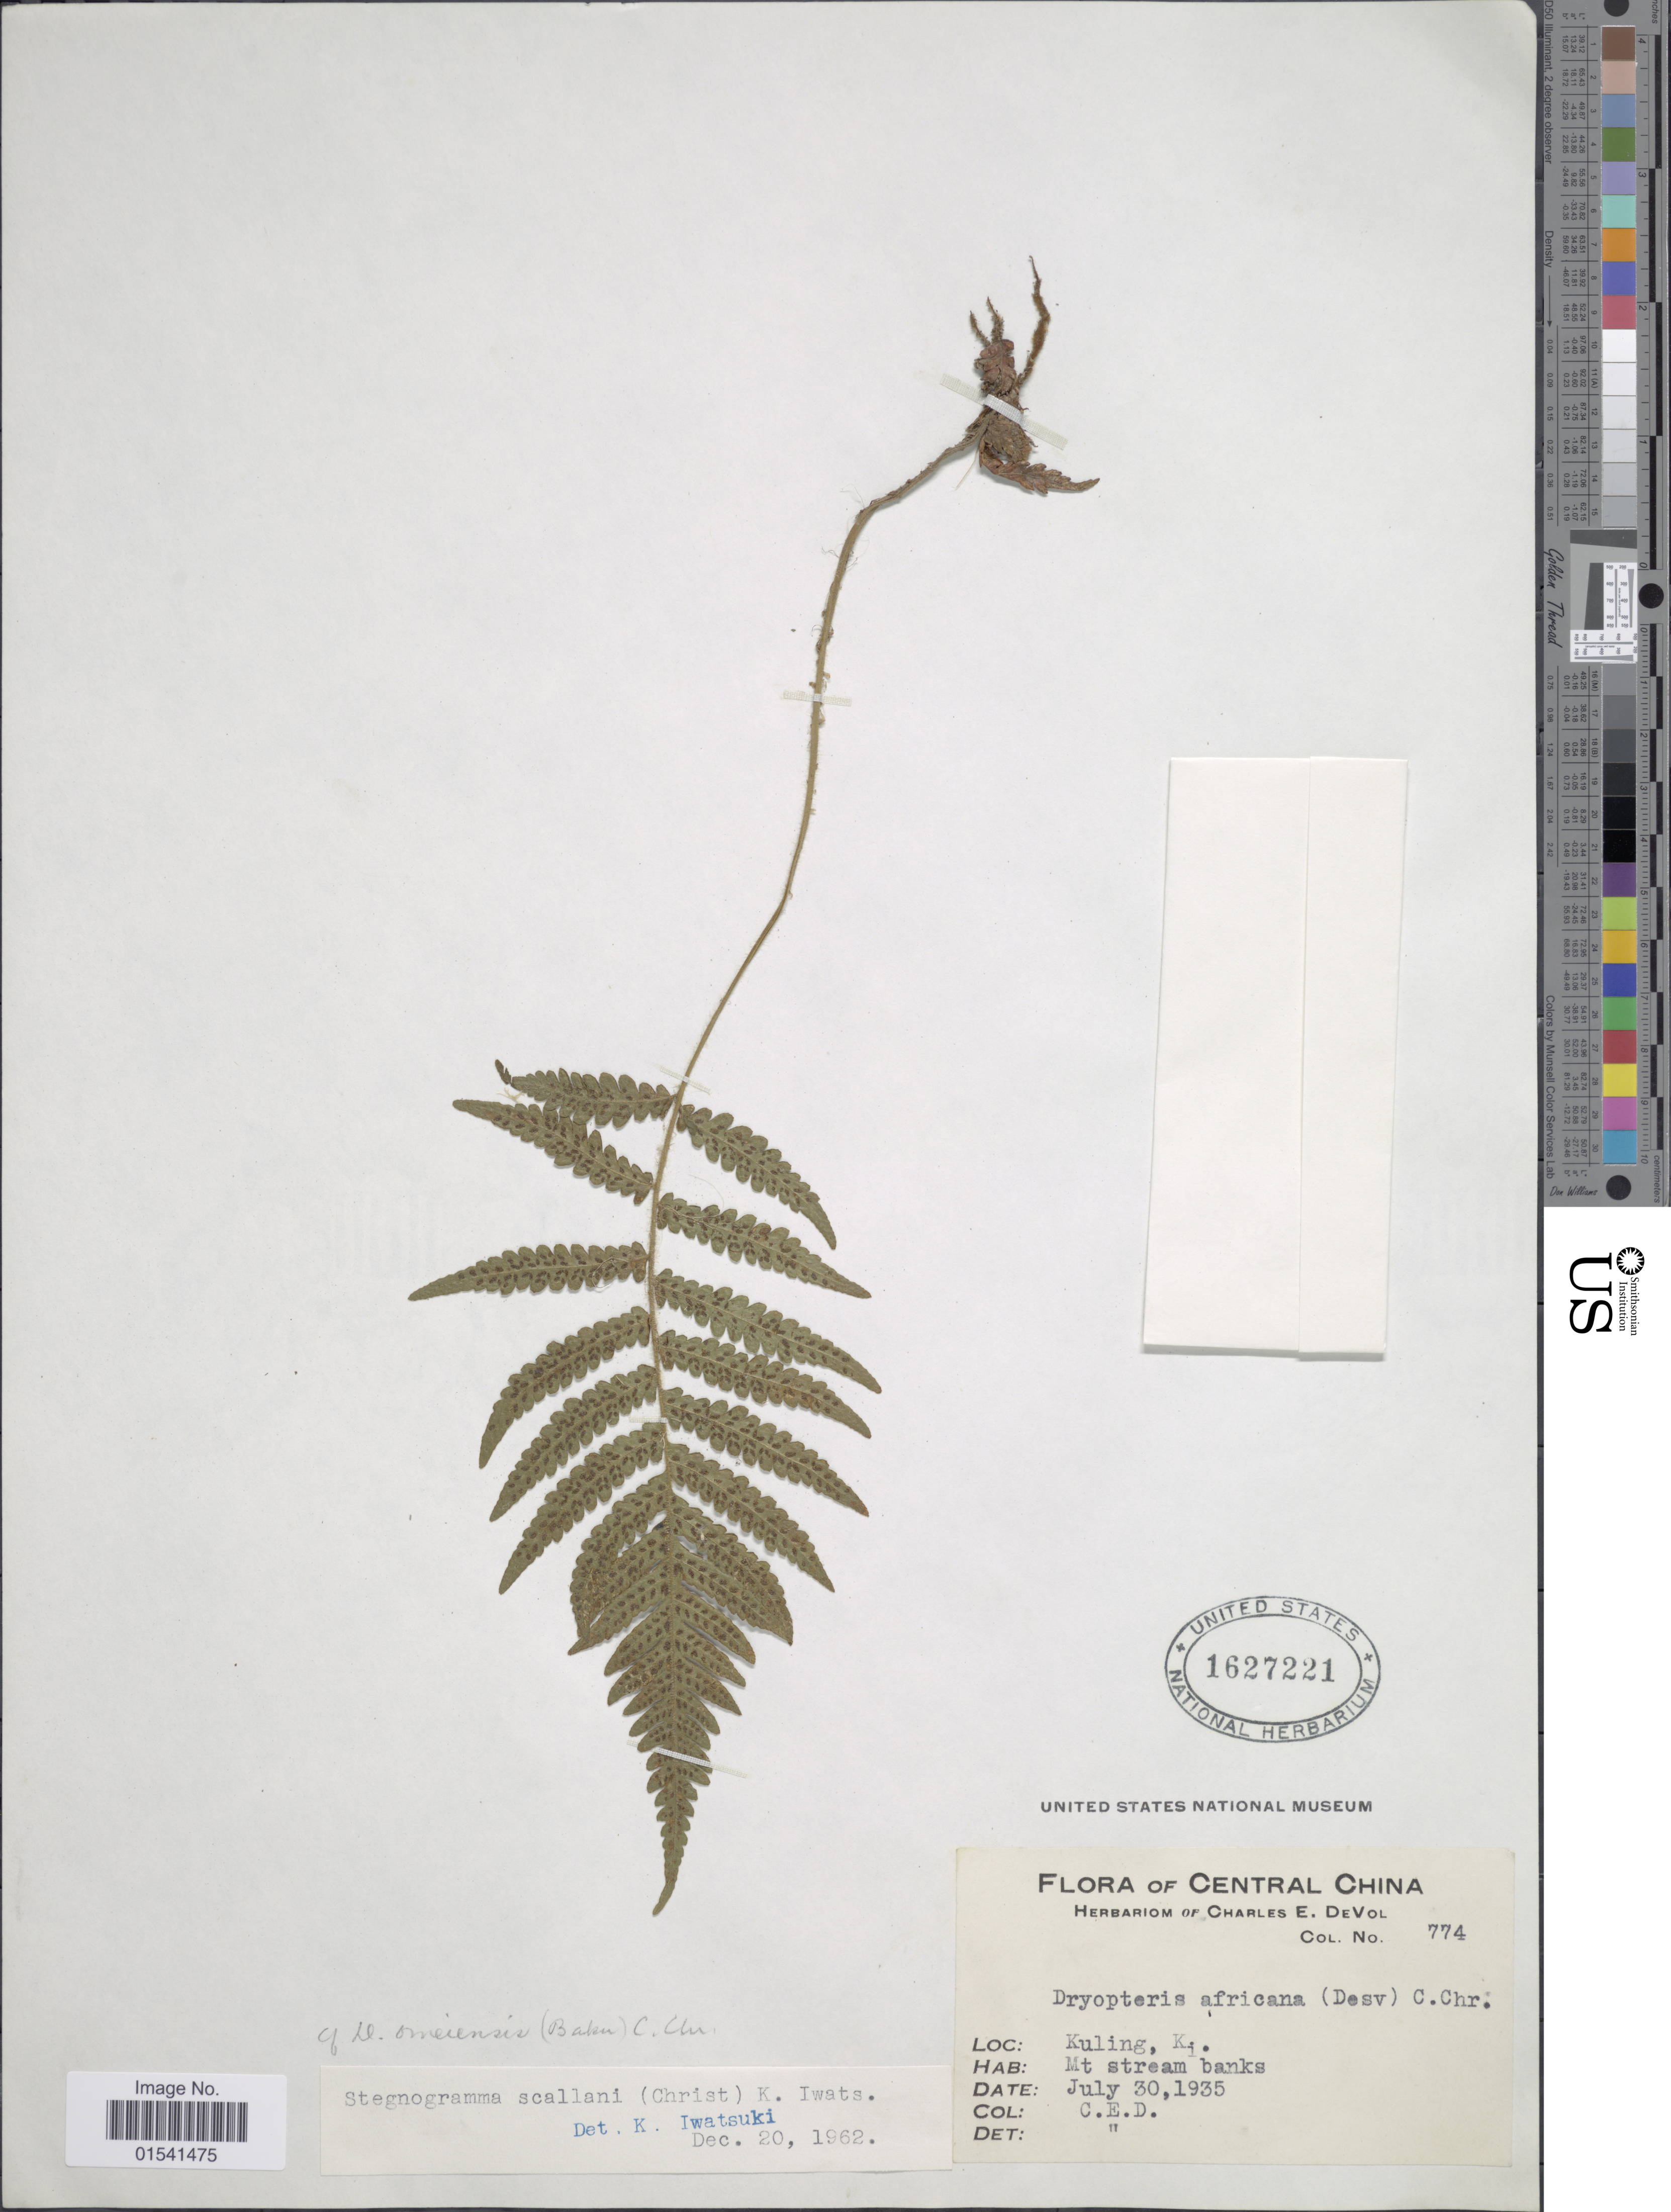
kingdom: Plantae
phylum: Tracheophyta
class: Polypodiopsida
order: Polypodiales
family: Thelypteridaceae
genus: Stegnogramma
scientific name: Stegnogramma scallanii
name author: (Christ) K. Iwats.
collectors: C. E. De Vol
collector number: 774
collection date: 1935-07-30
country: China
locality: Central China, Kuling, Ki, Mt stream banks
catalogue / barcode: US 1627221